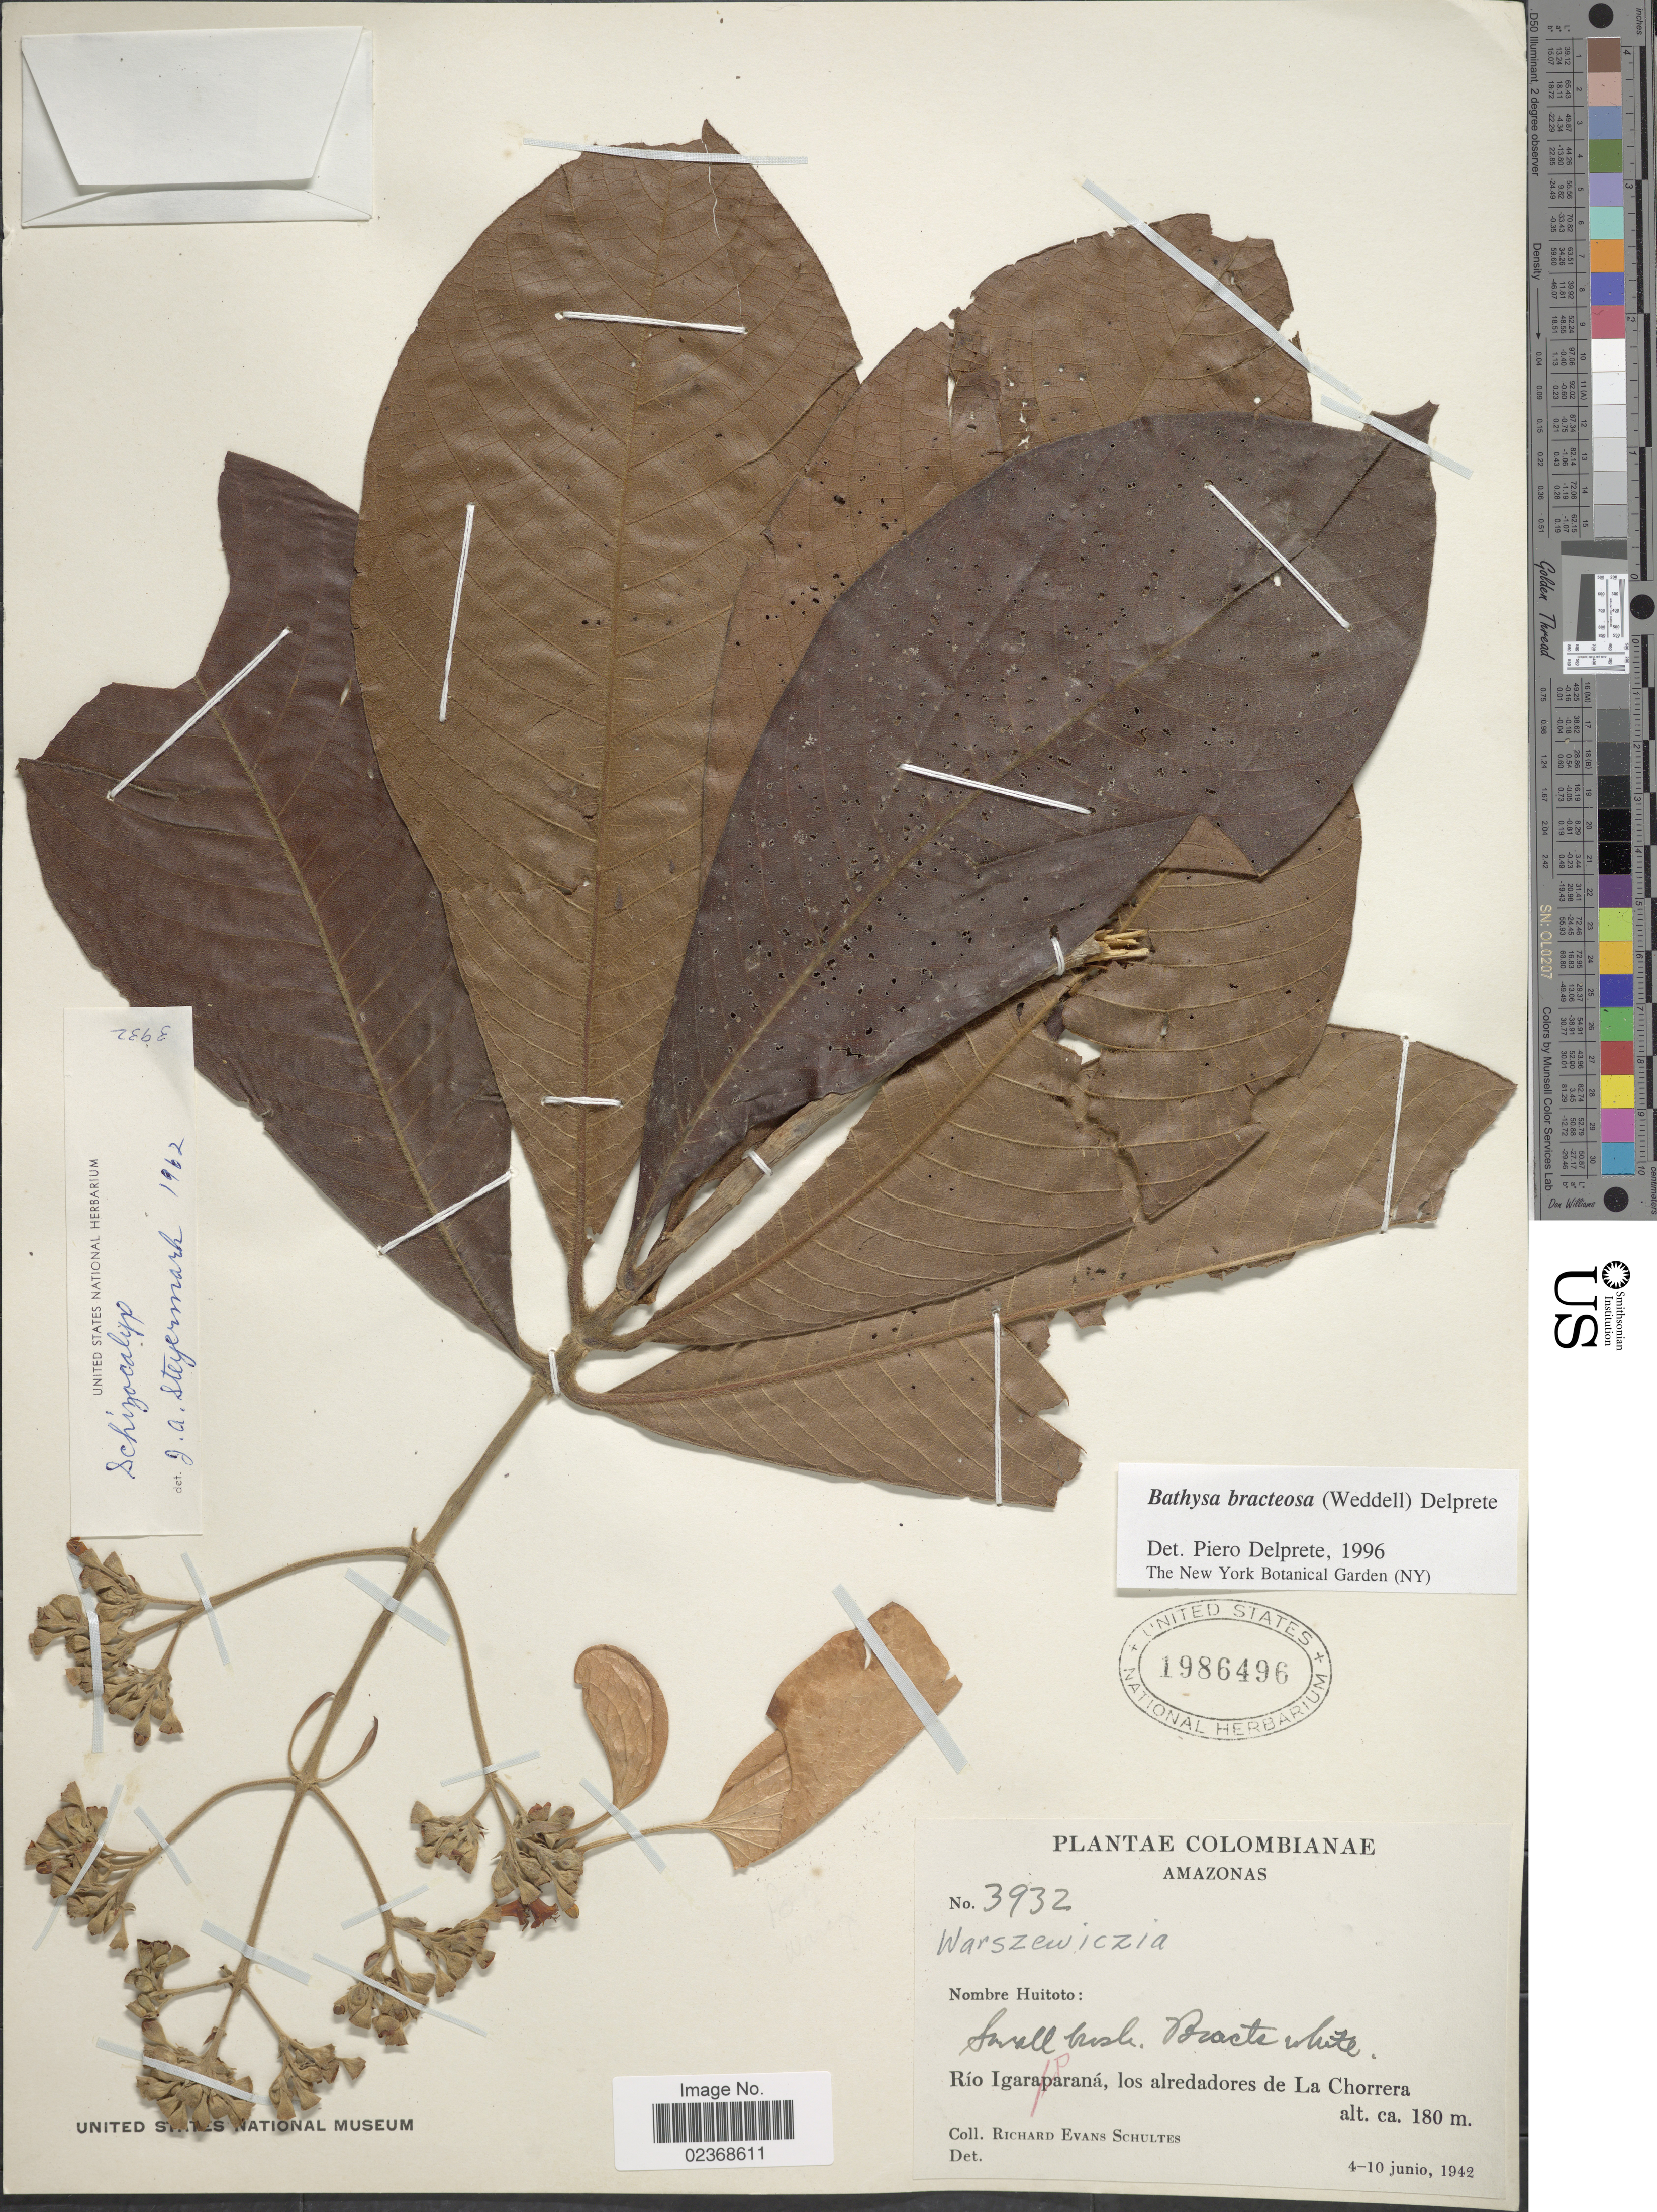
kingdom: Plantae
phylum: Tracheophyta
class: Magnoliopsida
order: Gentianales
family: Rubiaceae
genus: Schizocalyx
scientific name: Schizocalyx bracteosus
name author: Wedd.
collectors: R. E. Schultes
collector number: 3932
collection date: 1942-06-04/1942-06-10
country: Colombia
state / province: Amazônas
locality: Rio Igaraparana, los alrededores de La Chorrera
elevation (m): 180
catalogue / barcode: US 1986496